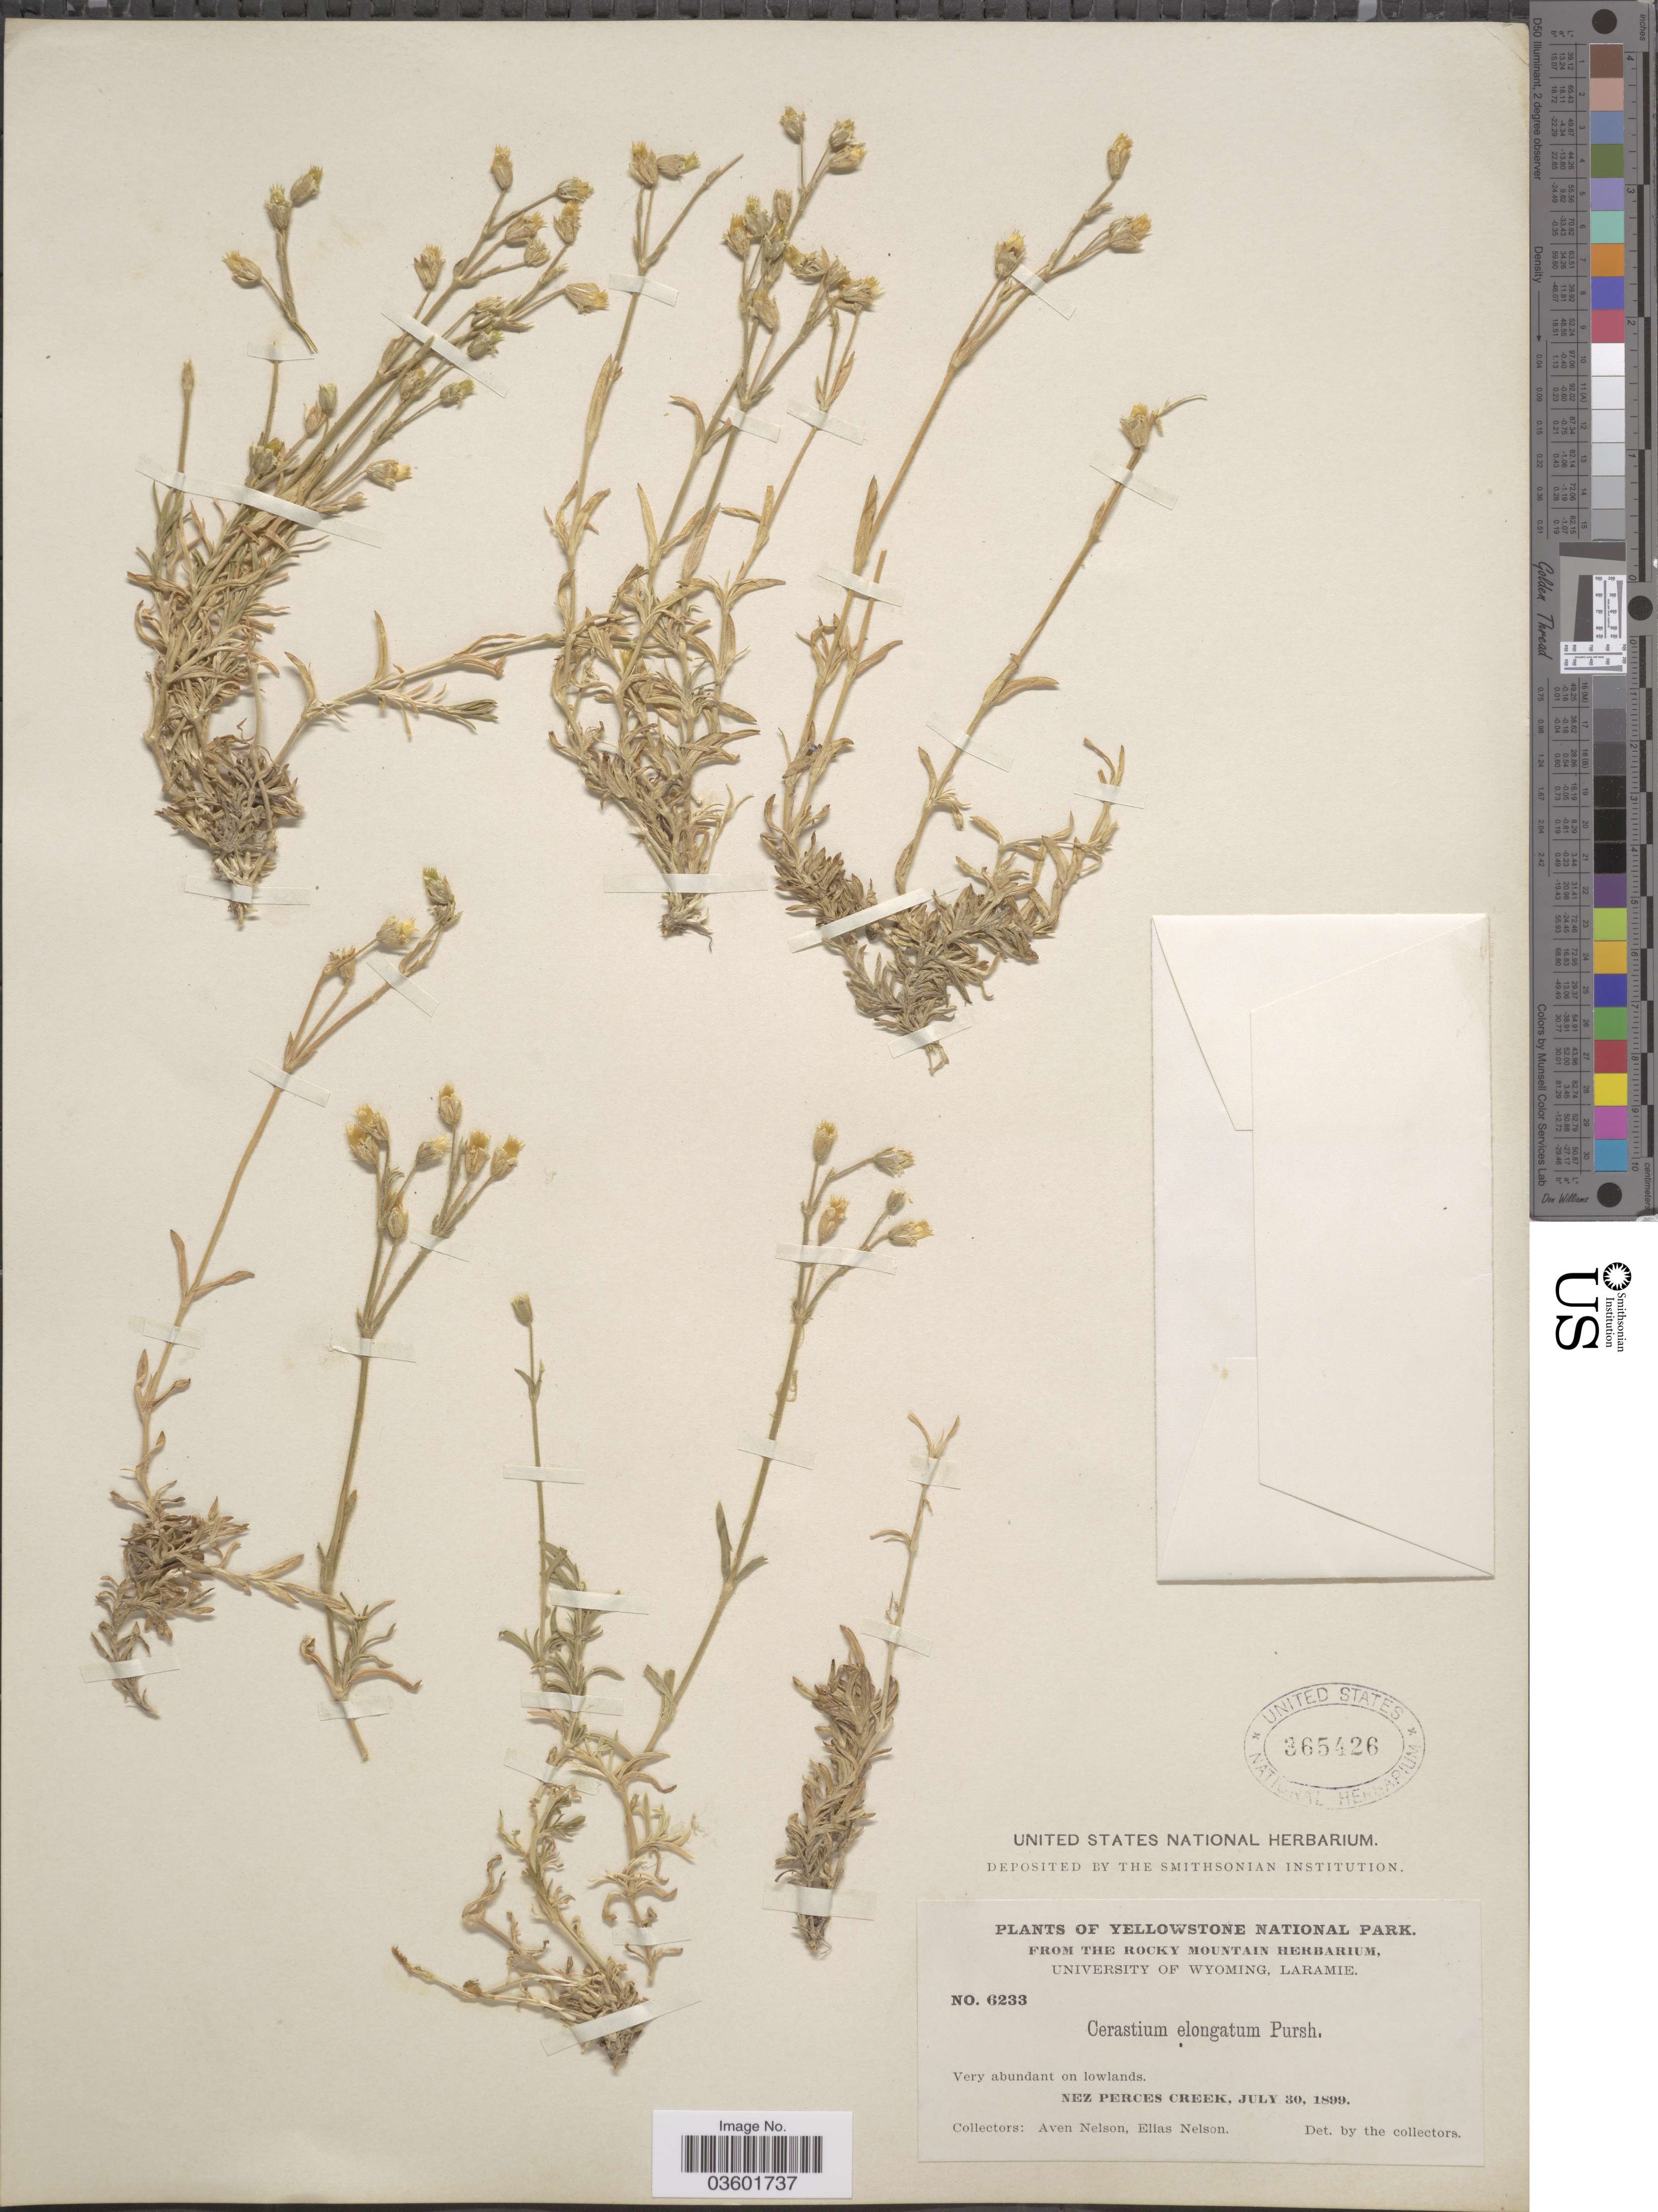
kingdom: Plantae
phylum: Tracheophyta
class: Magnoliopsida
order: Caryophyllales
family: Caryophyllaceae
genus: Cerastium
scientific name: Cerastium elongatum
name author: Pursh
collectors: A. Nelson & E. Nelson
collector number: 6233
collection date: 1899-07-30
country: United States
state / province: Wyoming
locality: Yellowstone National Park. Nez Perces Creek.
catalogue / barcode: US 365426